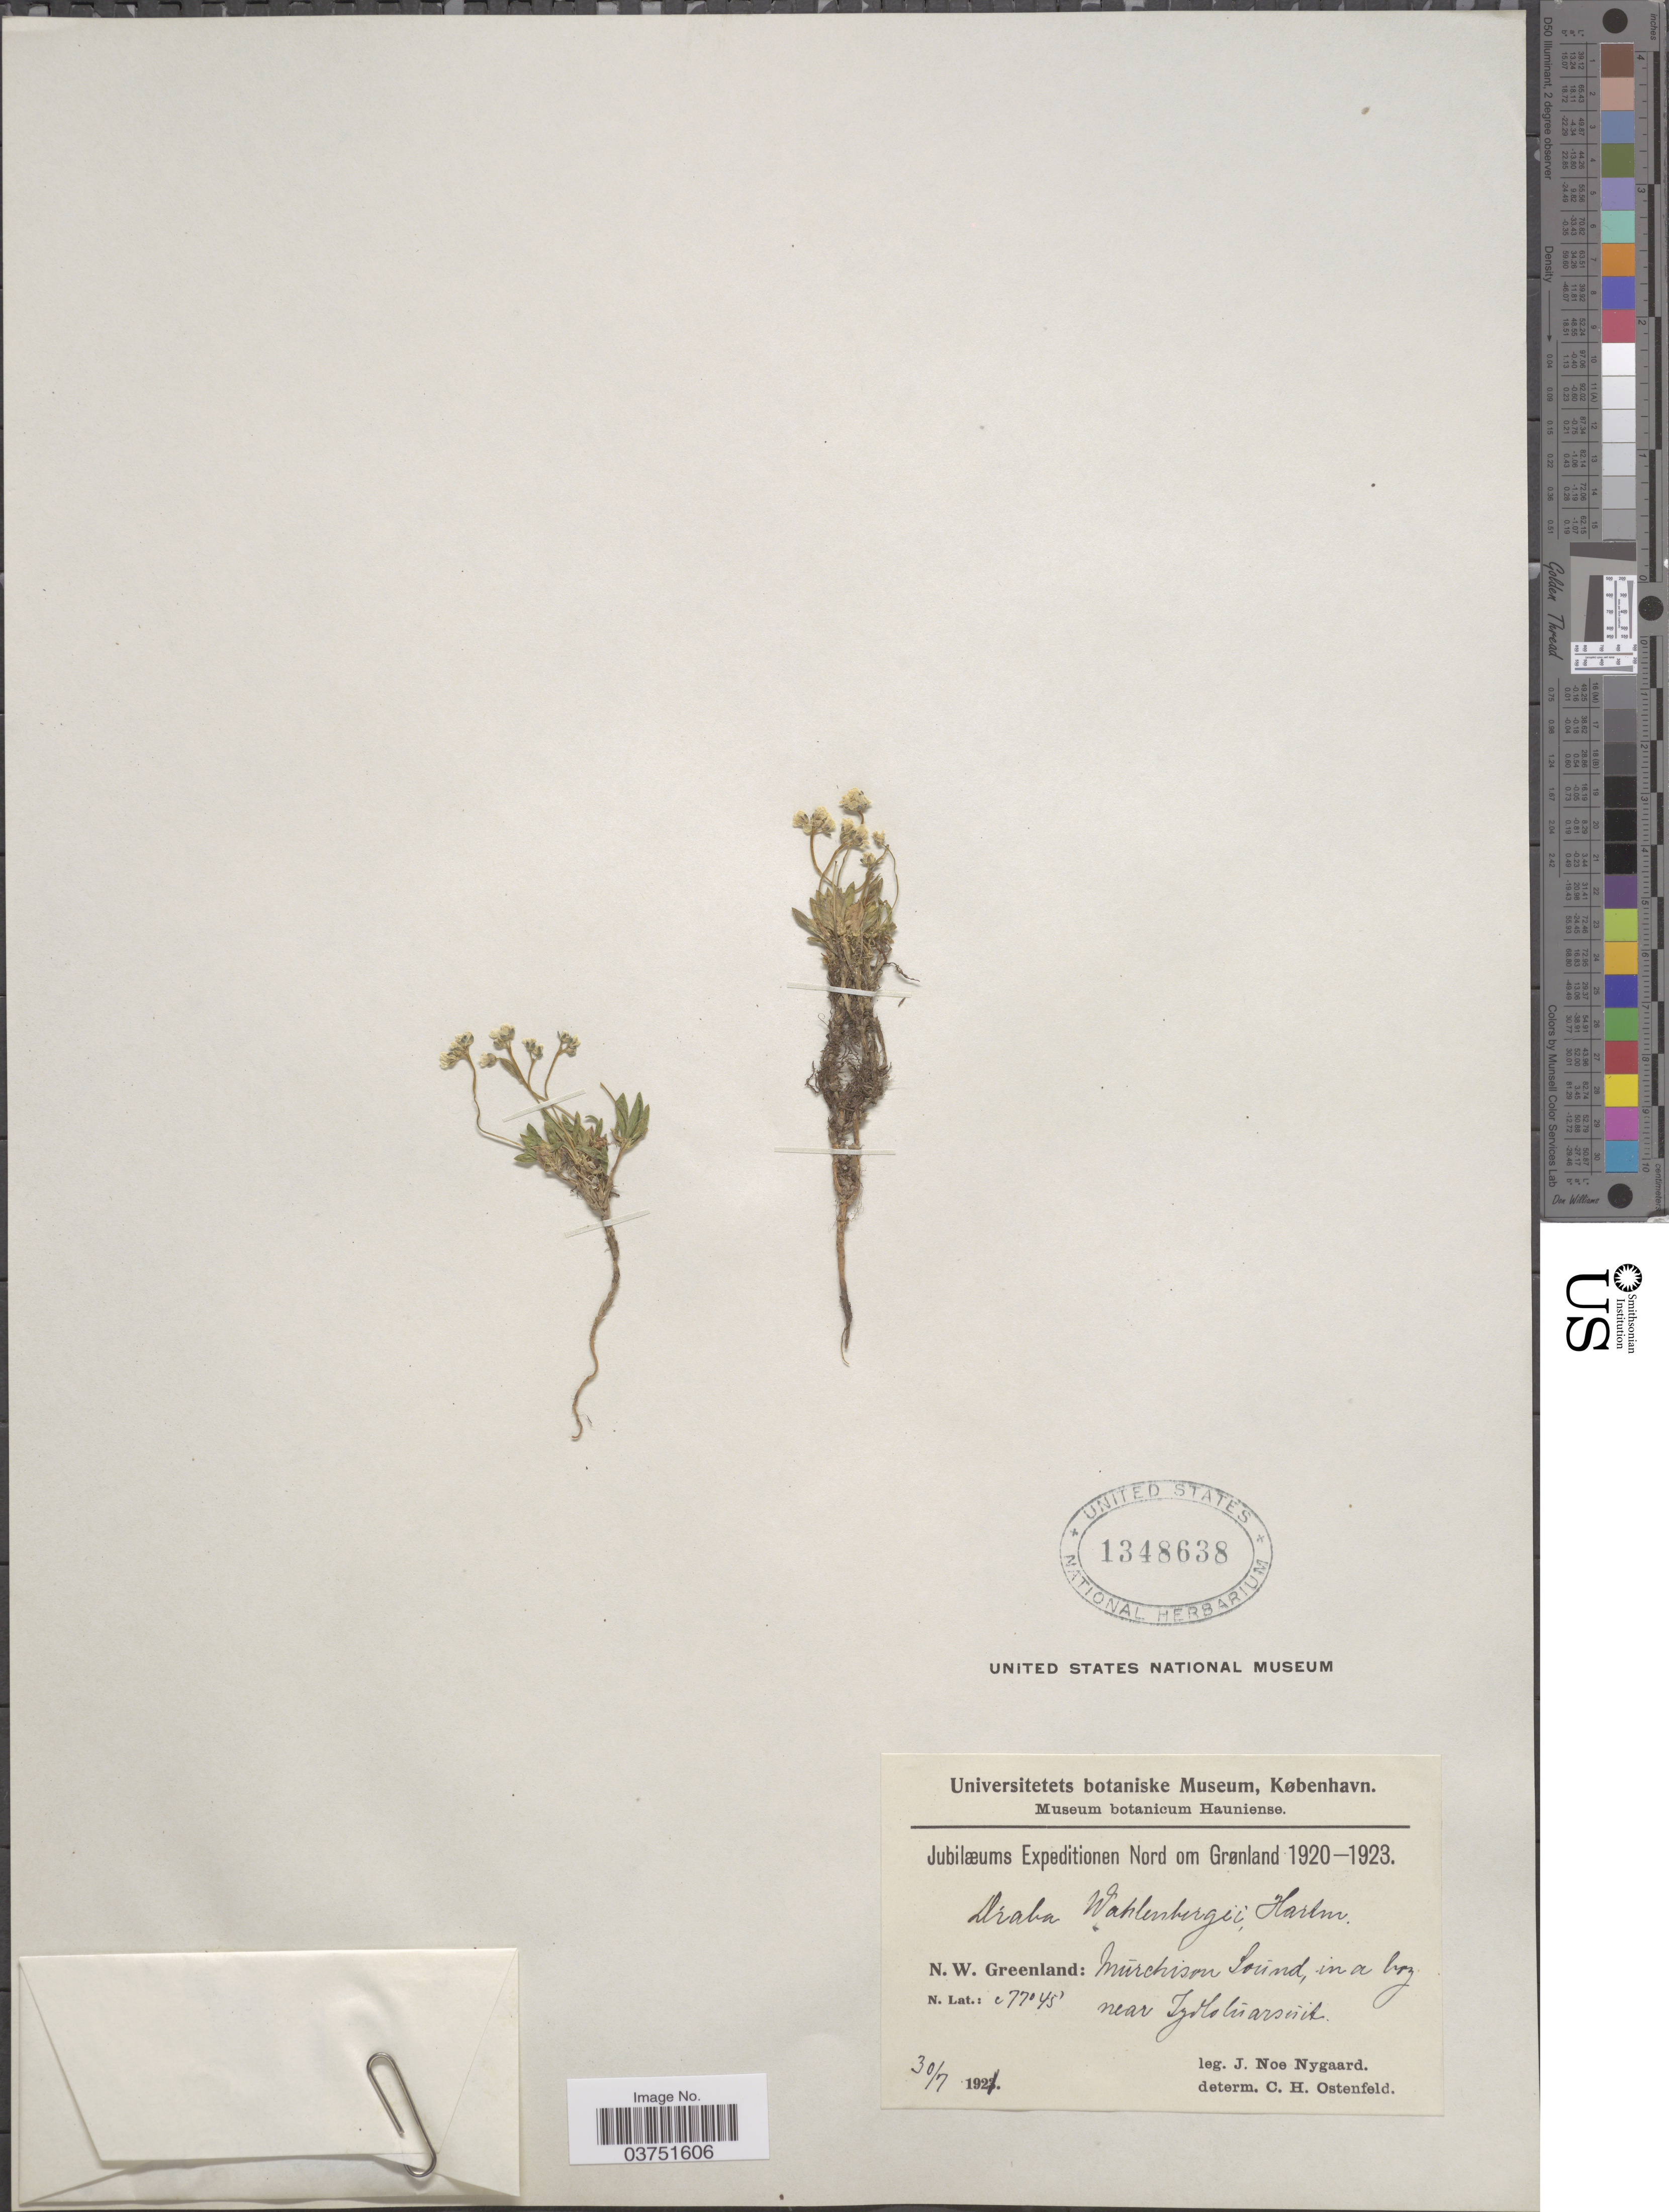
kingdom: Plantae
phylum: Tracheophyta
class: Magnoliopsida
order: Brassicales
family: Brassicaceae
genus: Draba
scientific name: Draba lactea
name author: Adams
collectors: J. Nygaard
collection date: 1921-07-30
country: Greenland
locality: N.W. Greenland. Murchison Sound, in a bog near Igdloluarsuit.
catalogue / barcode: US 1348638